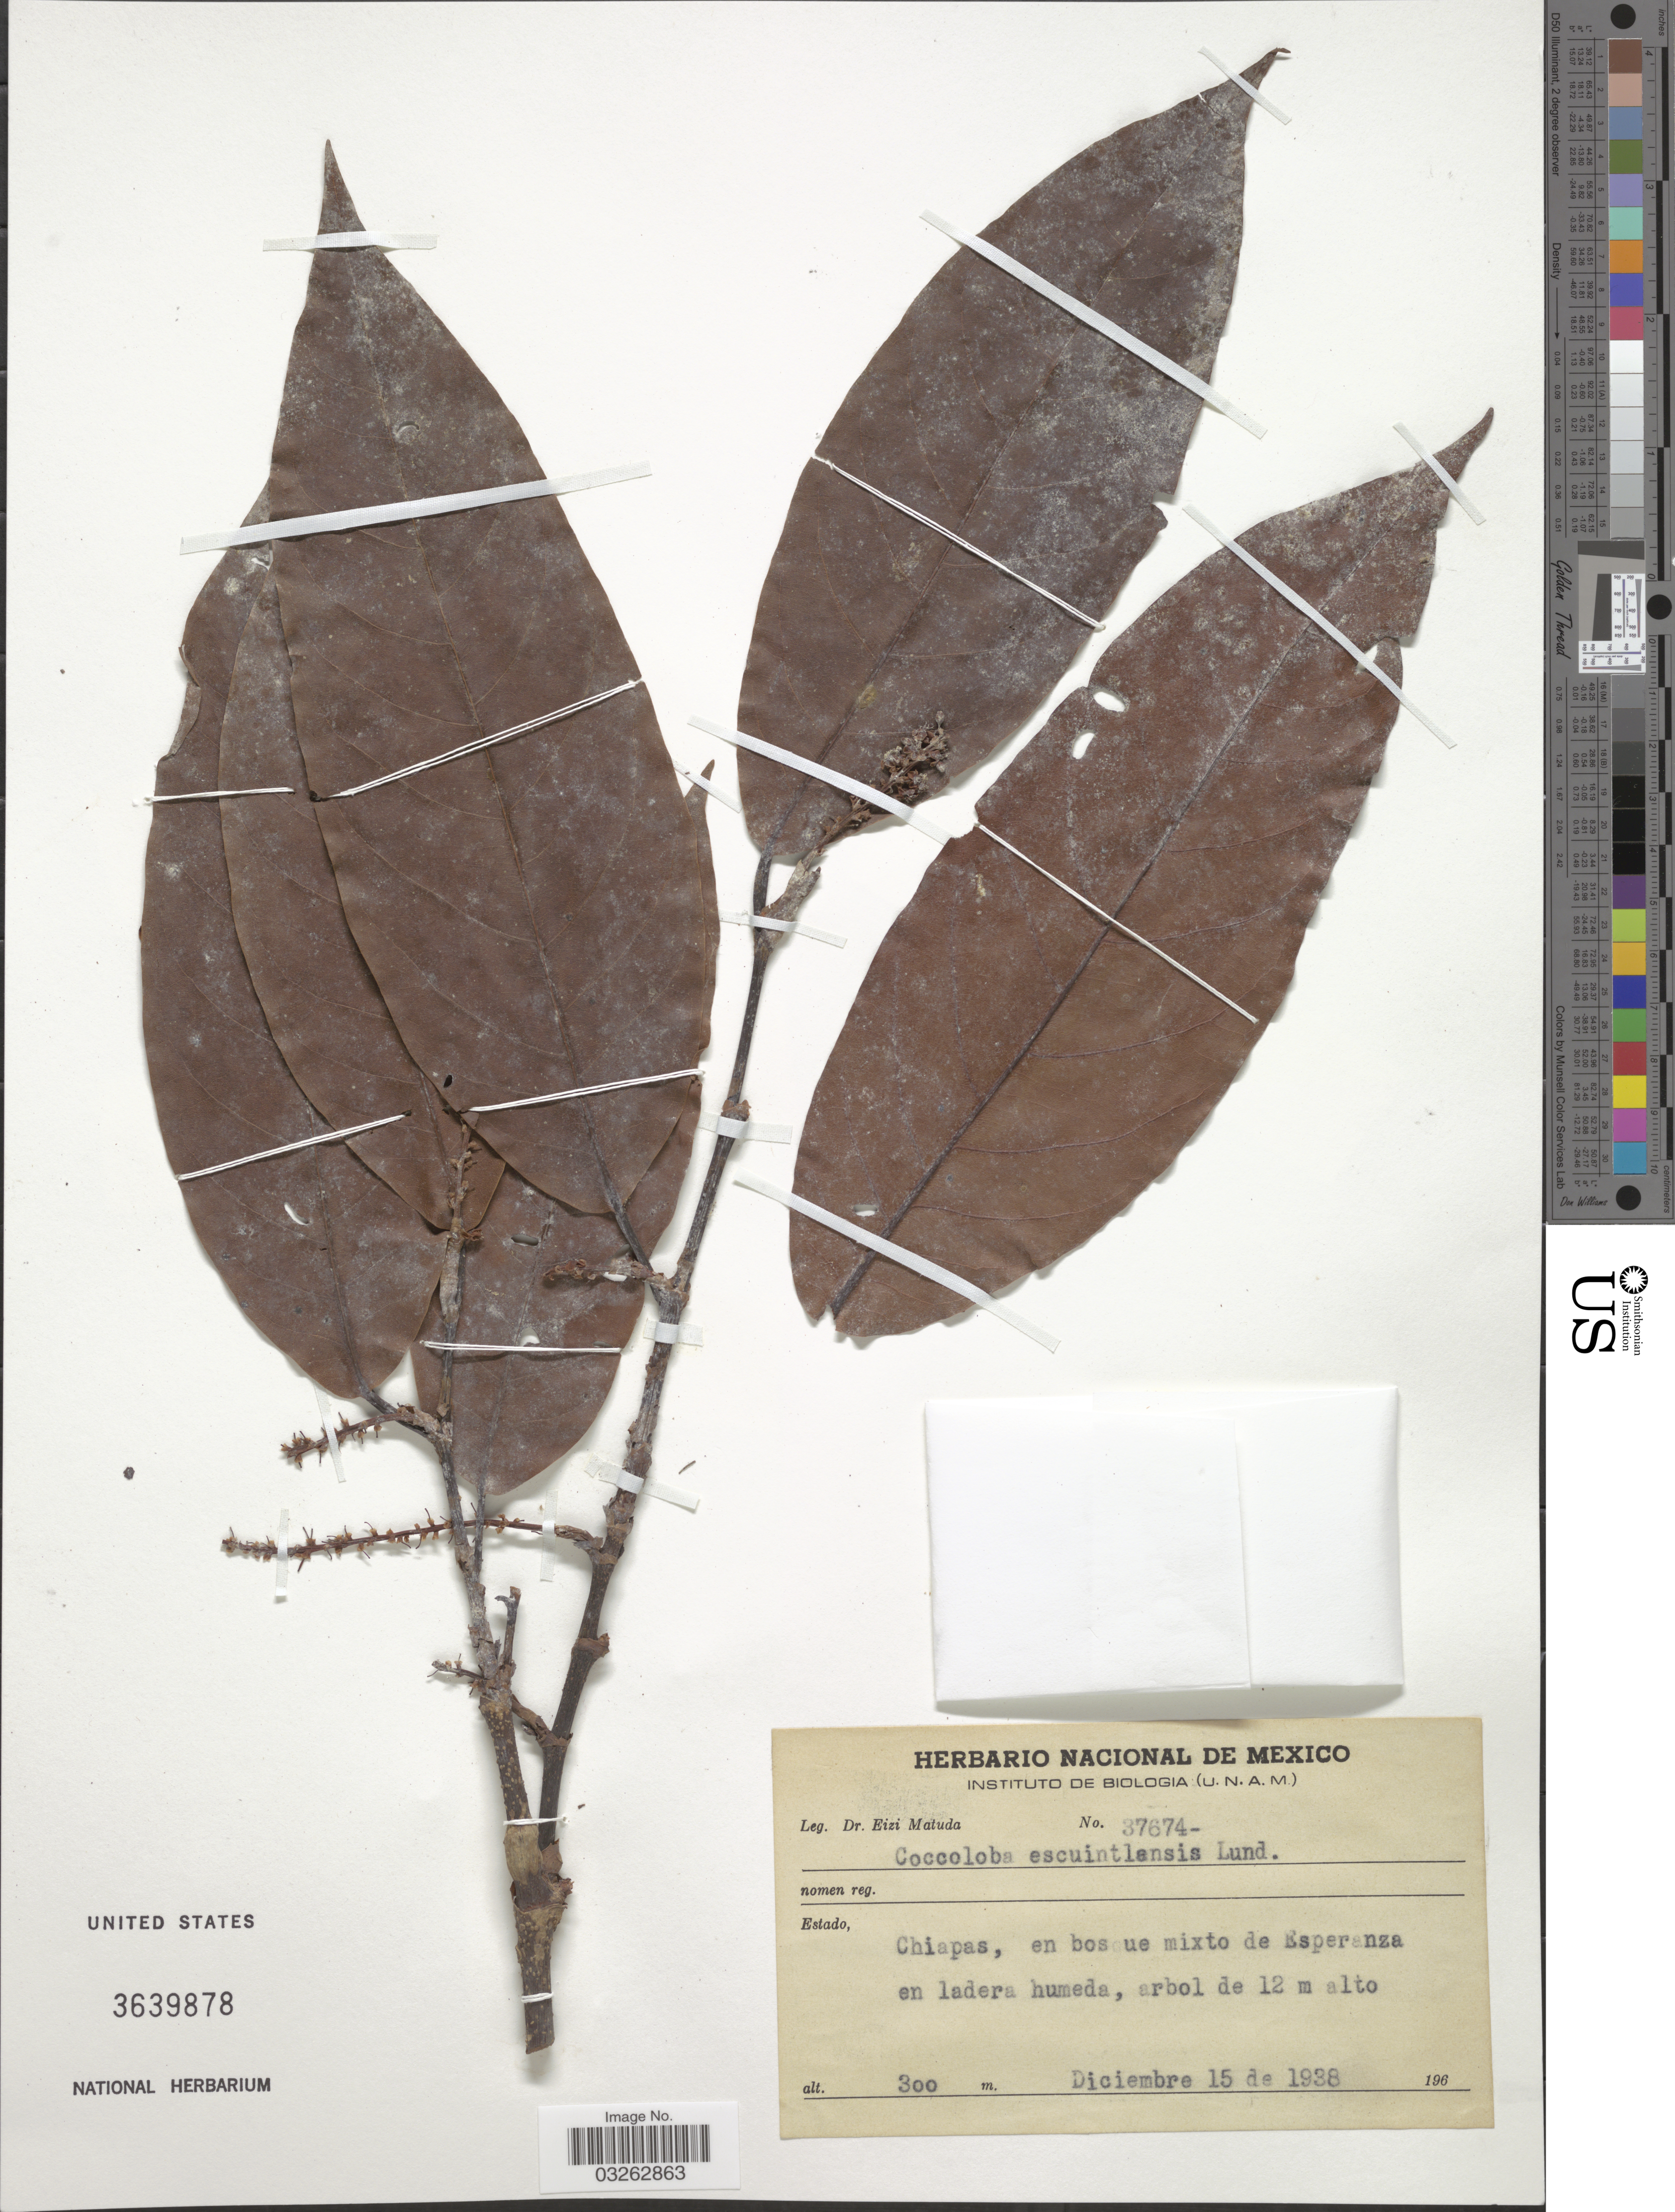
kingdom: Plantae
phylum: Tracheophyta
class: Magnoliopsida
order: Caryophyllales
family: Polygonaceae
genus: Coccoloba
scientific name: Coccoloba montana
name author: Standl.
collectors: E. Matuda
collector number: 37674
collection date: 1938-12-15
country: Mexico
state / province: Chiapas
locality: En bosque mixto de Esperanza.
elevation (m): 300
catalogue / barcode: US 3639878